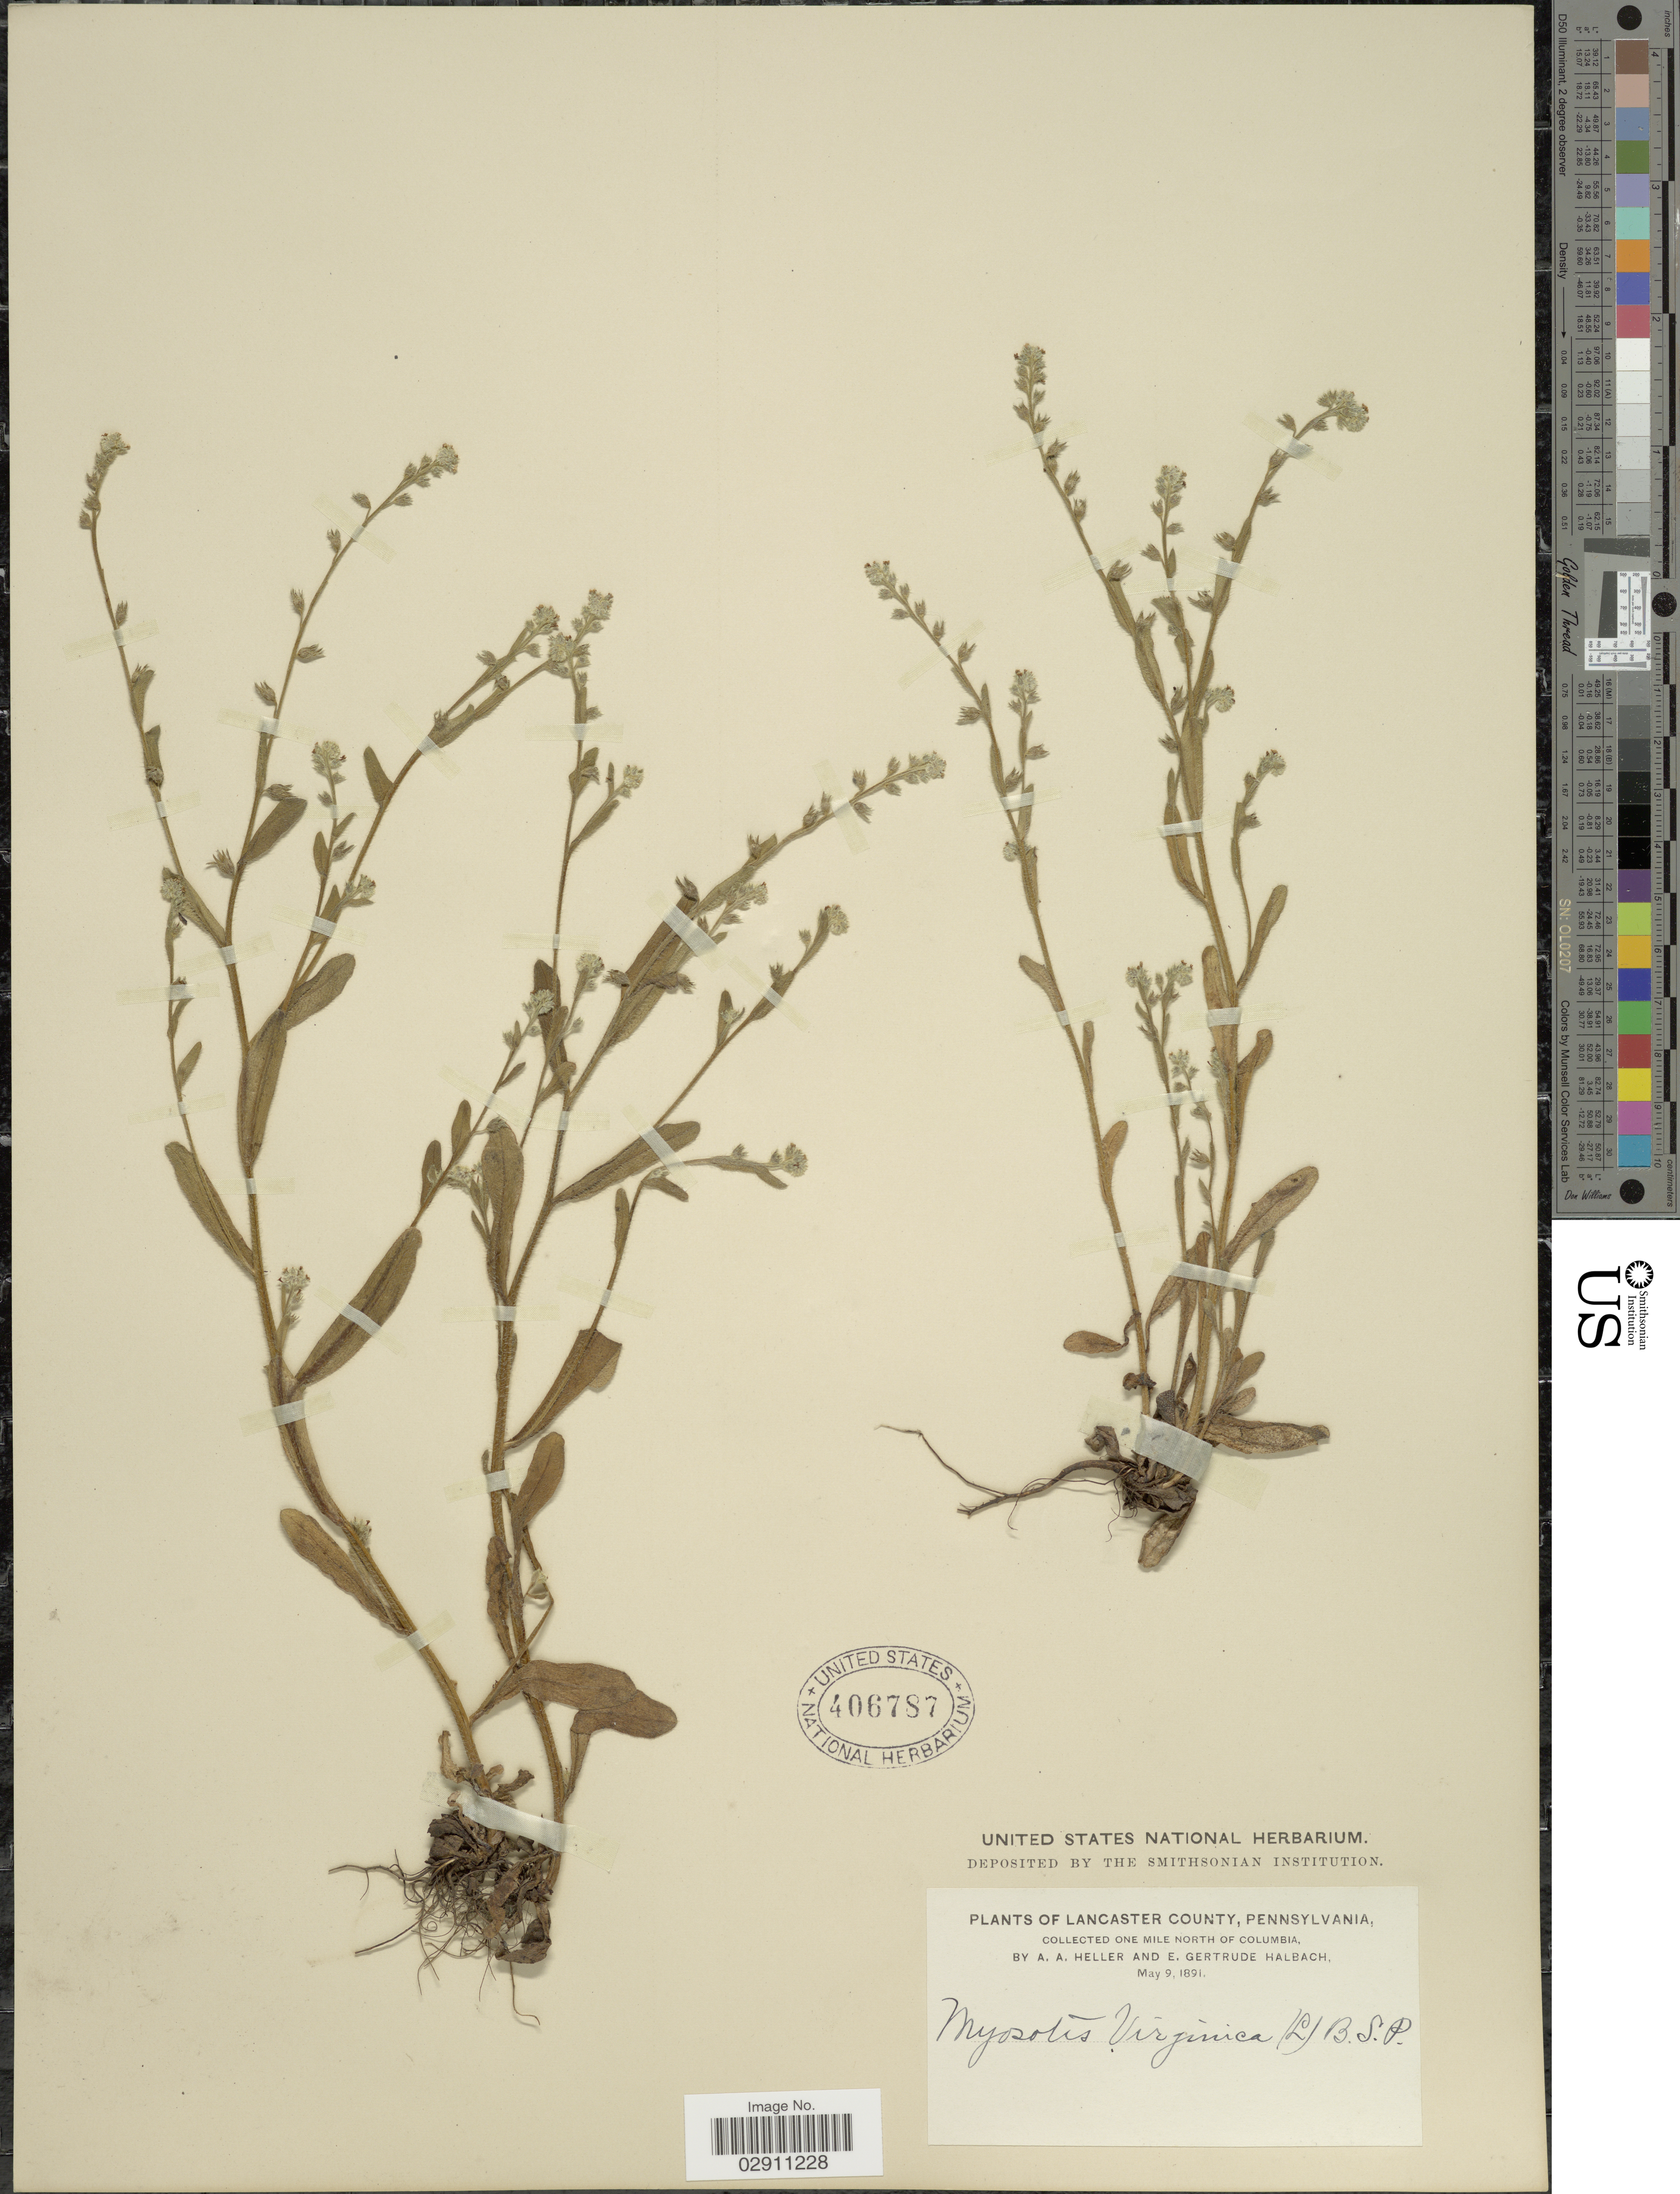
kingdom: Plantae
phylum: Tracheophyta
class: Magnoliopsida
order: Boraginales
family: Boraginaceae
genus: Myosotis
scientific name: Myosotis verna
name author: Nutt.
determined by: Goldman, Doug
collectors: A. A. Heller & E. G. Halbach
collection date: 1891-05-09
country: United States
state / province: Pennsylvania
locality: Lancaster County, One Mile North of Columbia.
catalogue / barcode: US 406787